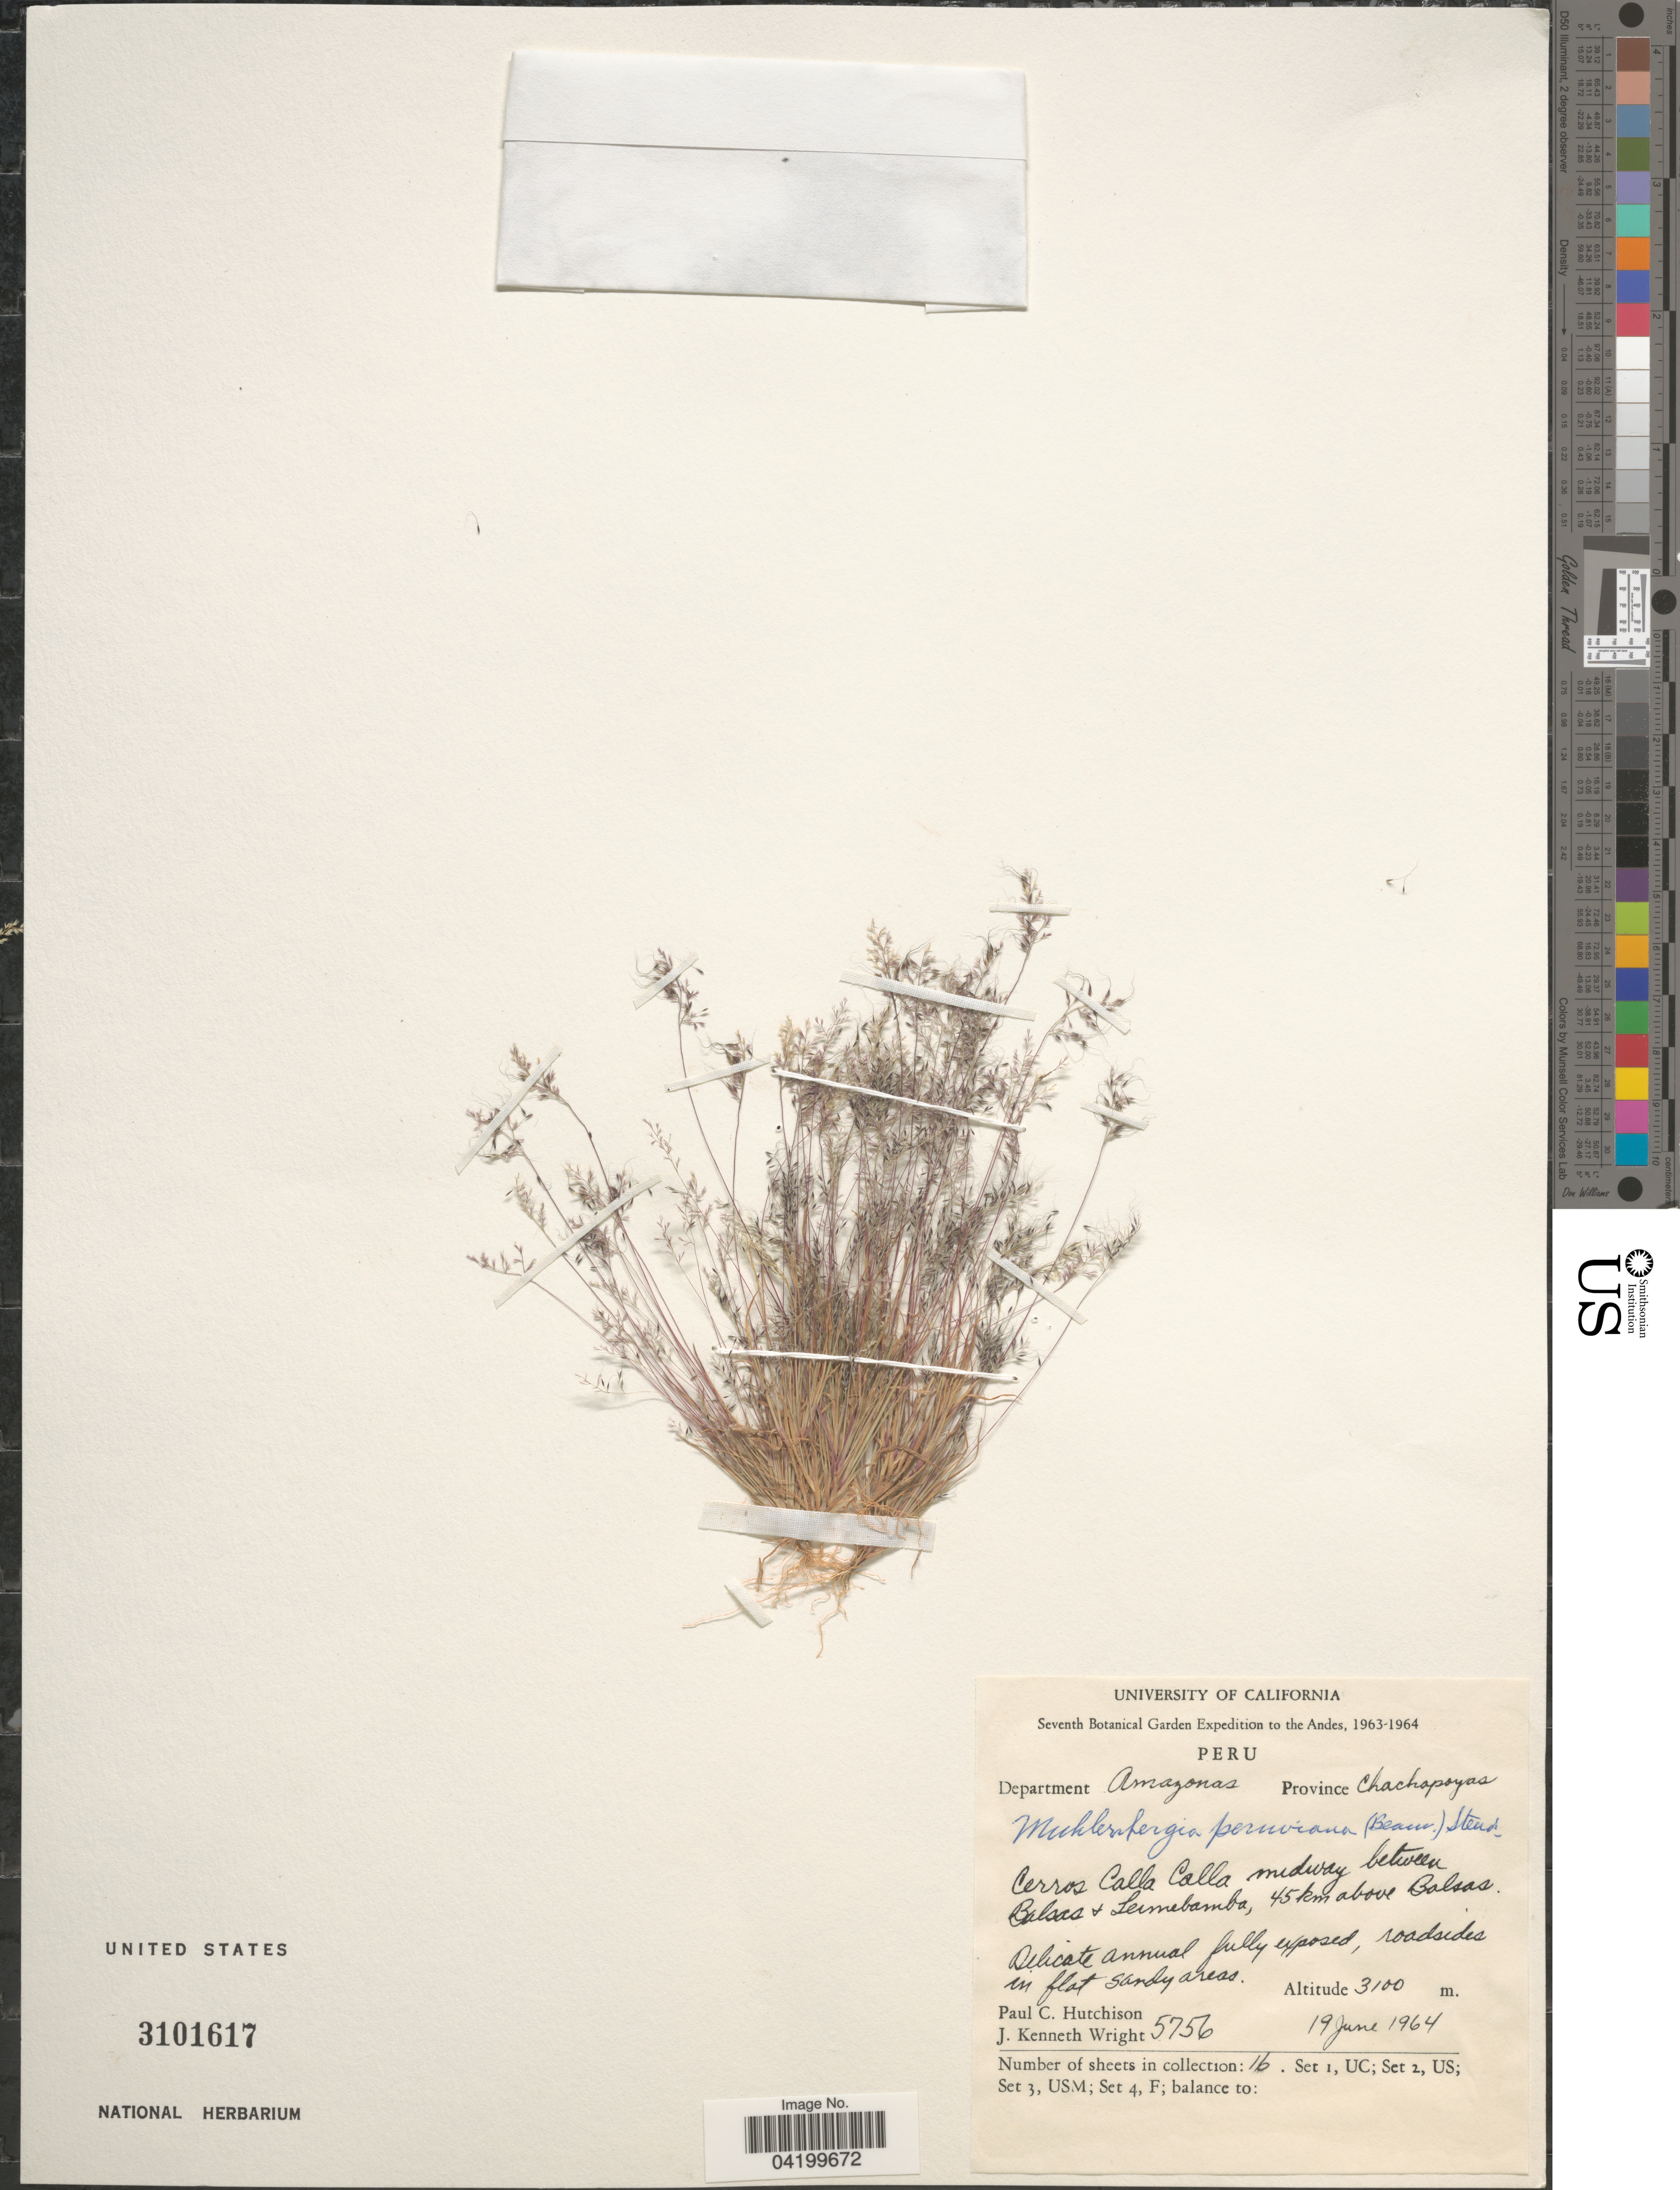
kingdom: Plantae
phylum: Tracheophyta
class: Liliopsida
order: Poales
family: Poaceae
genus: Muhlenbergia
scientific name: Muhlenbergia peruviana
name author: (P. Beauv.) Steud.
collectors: P. C. Hutchison & J. K. Wright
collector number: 5756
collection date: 1964-06-19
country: Peru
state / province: Amazonas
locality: Seventh Botanical Garden Expedition to the Andes, 1963-1964. Department Amazonas. Province Chachapoyas. Cerros Calla Calla midway between Balsas + Leimebamba, 45 km above Balsas.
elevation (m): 3100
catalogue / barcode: US 3101617